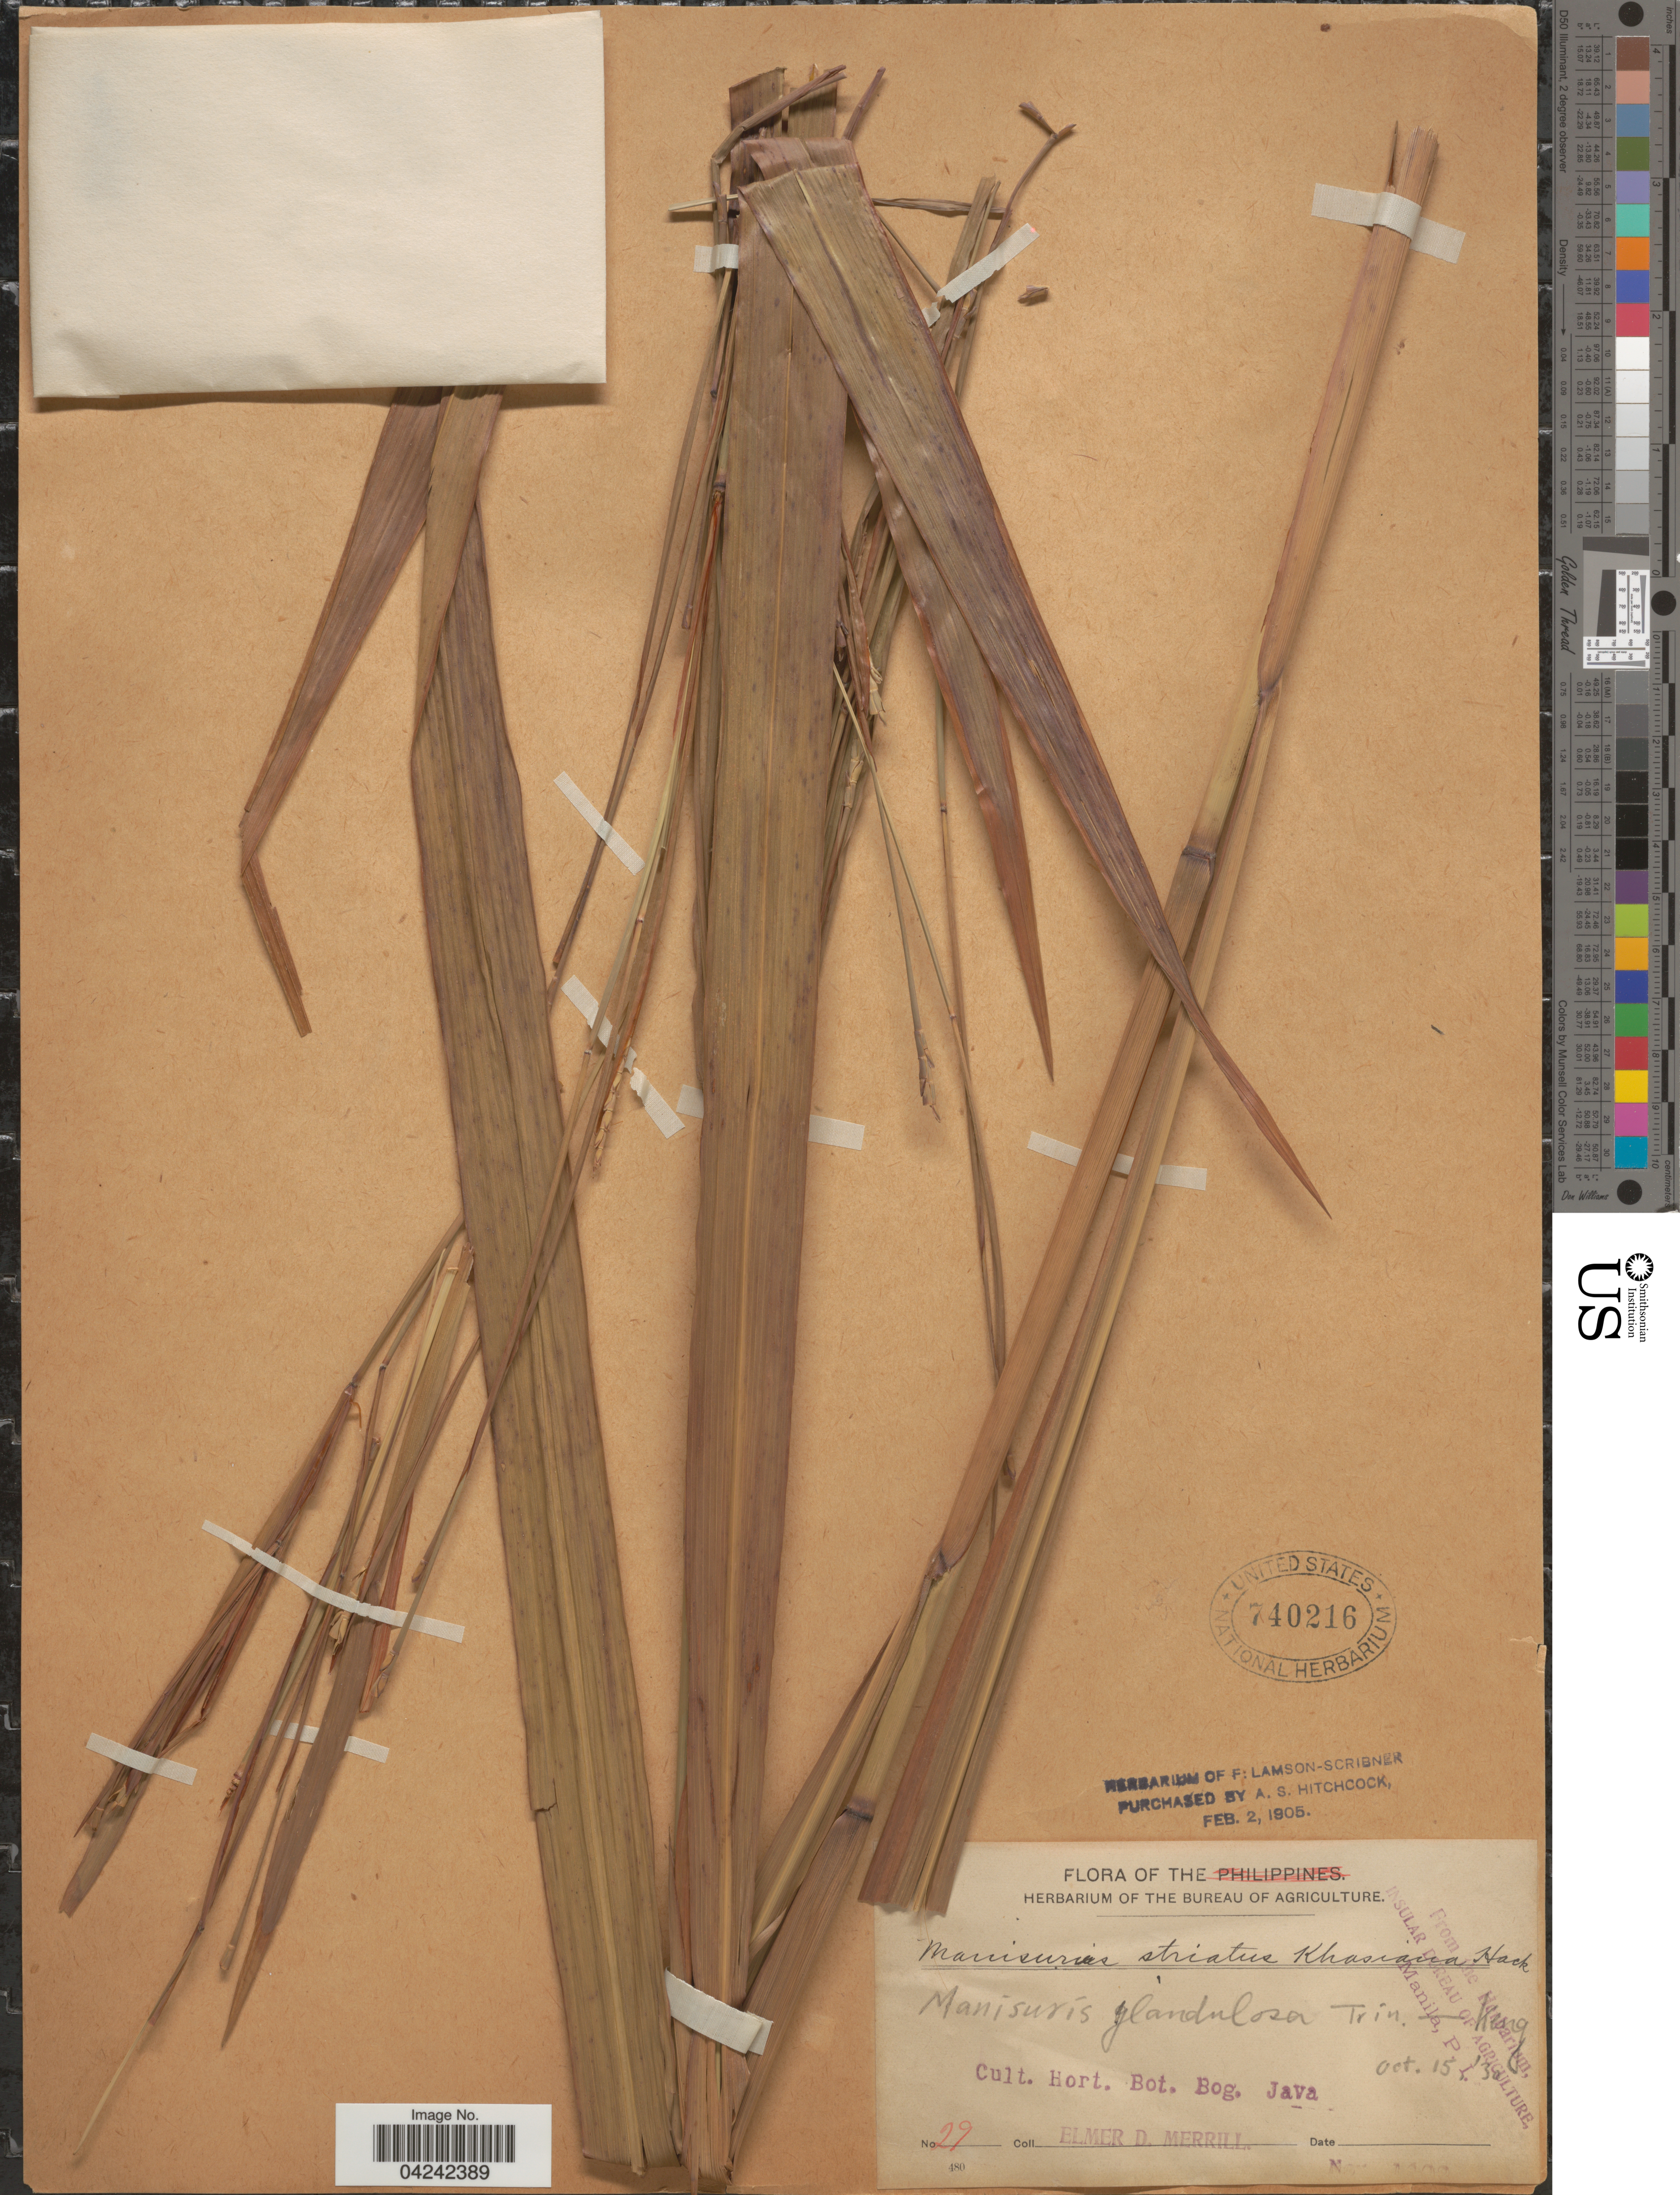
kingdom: Plantae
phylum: Tracheophyta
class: Liliopsida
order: Poales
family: Poaceae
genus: Rottboellia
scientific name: Rottboellia glandulosa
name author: Trin.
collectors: E. D. Merrill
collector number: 29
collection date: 1902-11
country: Indonesia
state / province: Java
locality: Hort. Bot. Bog. Java.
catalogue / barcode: US 740216